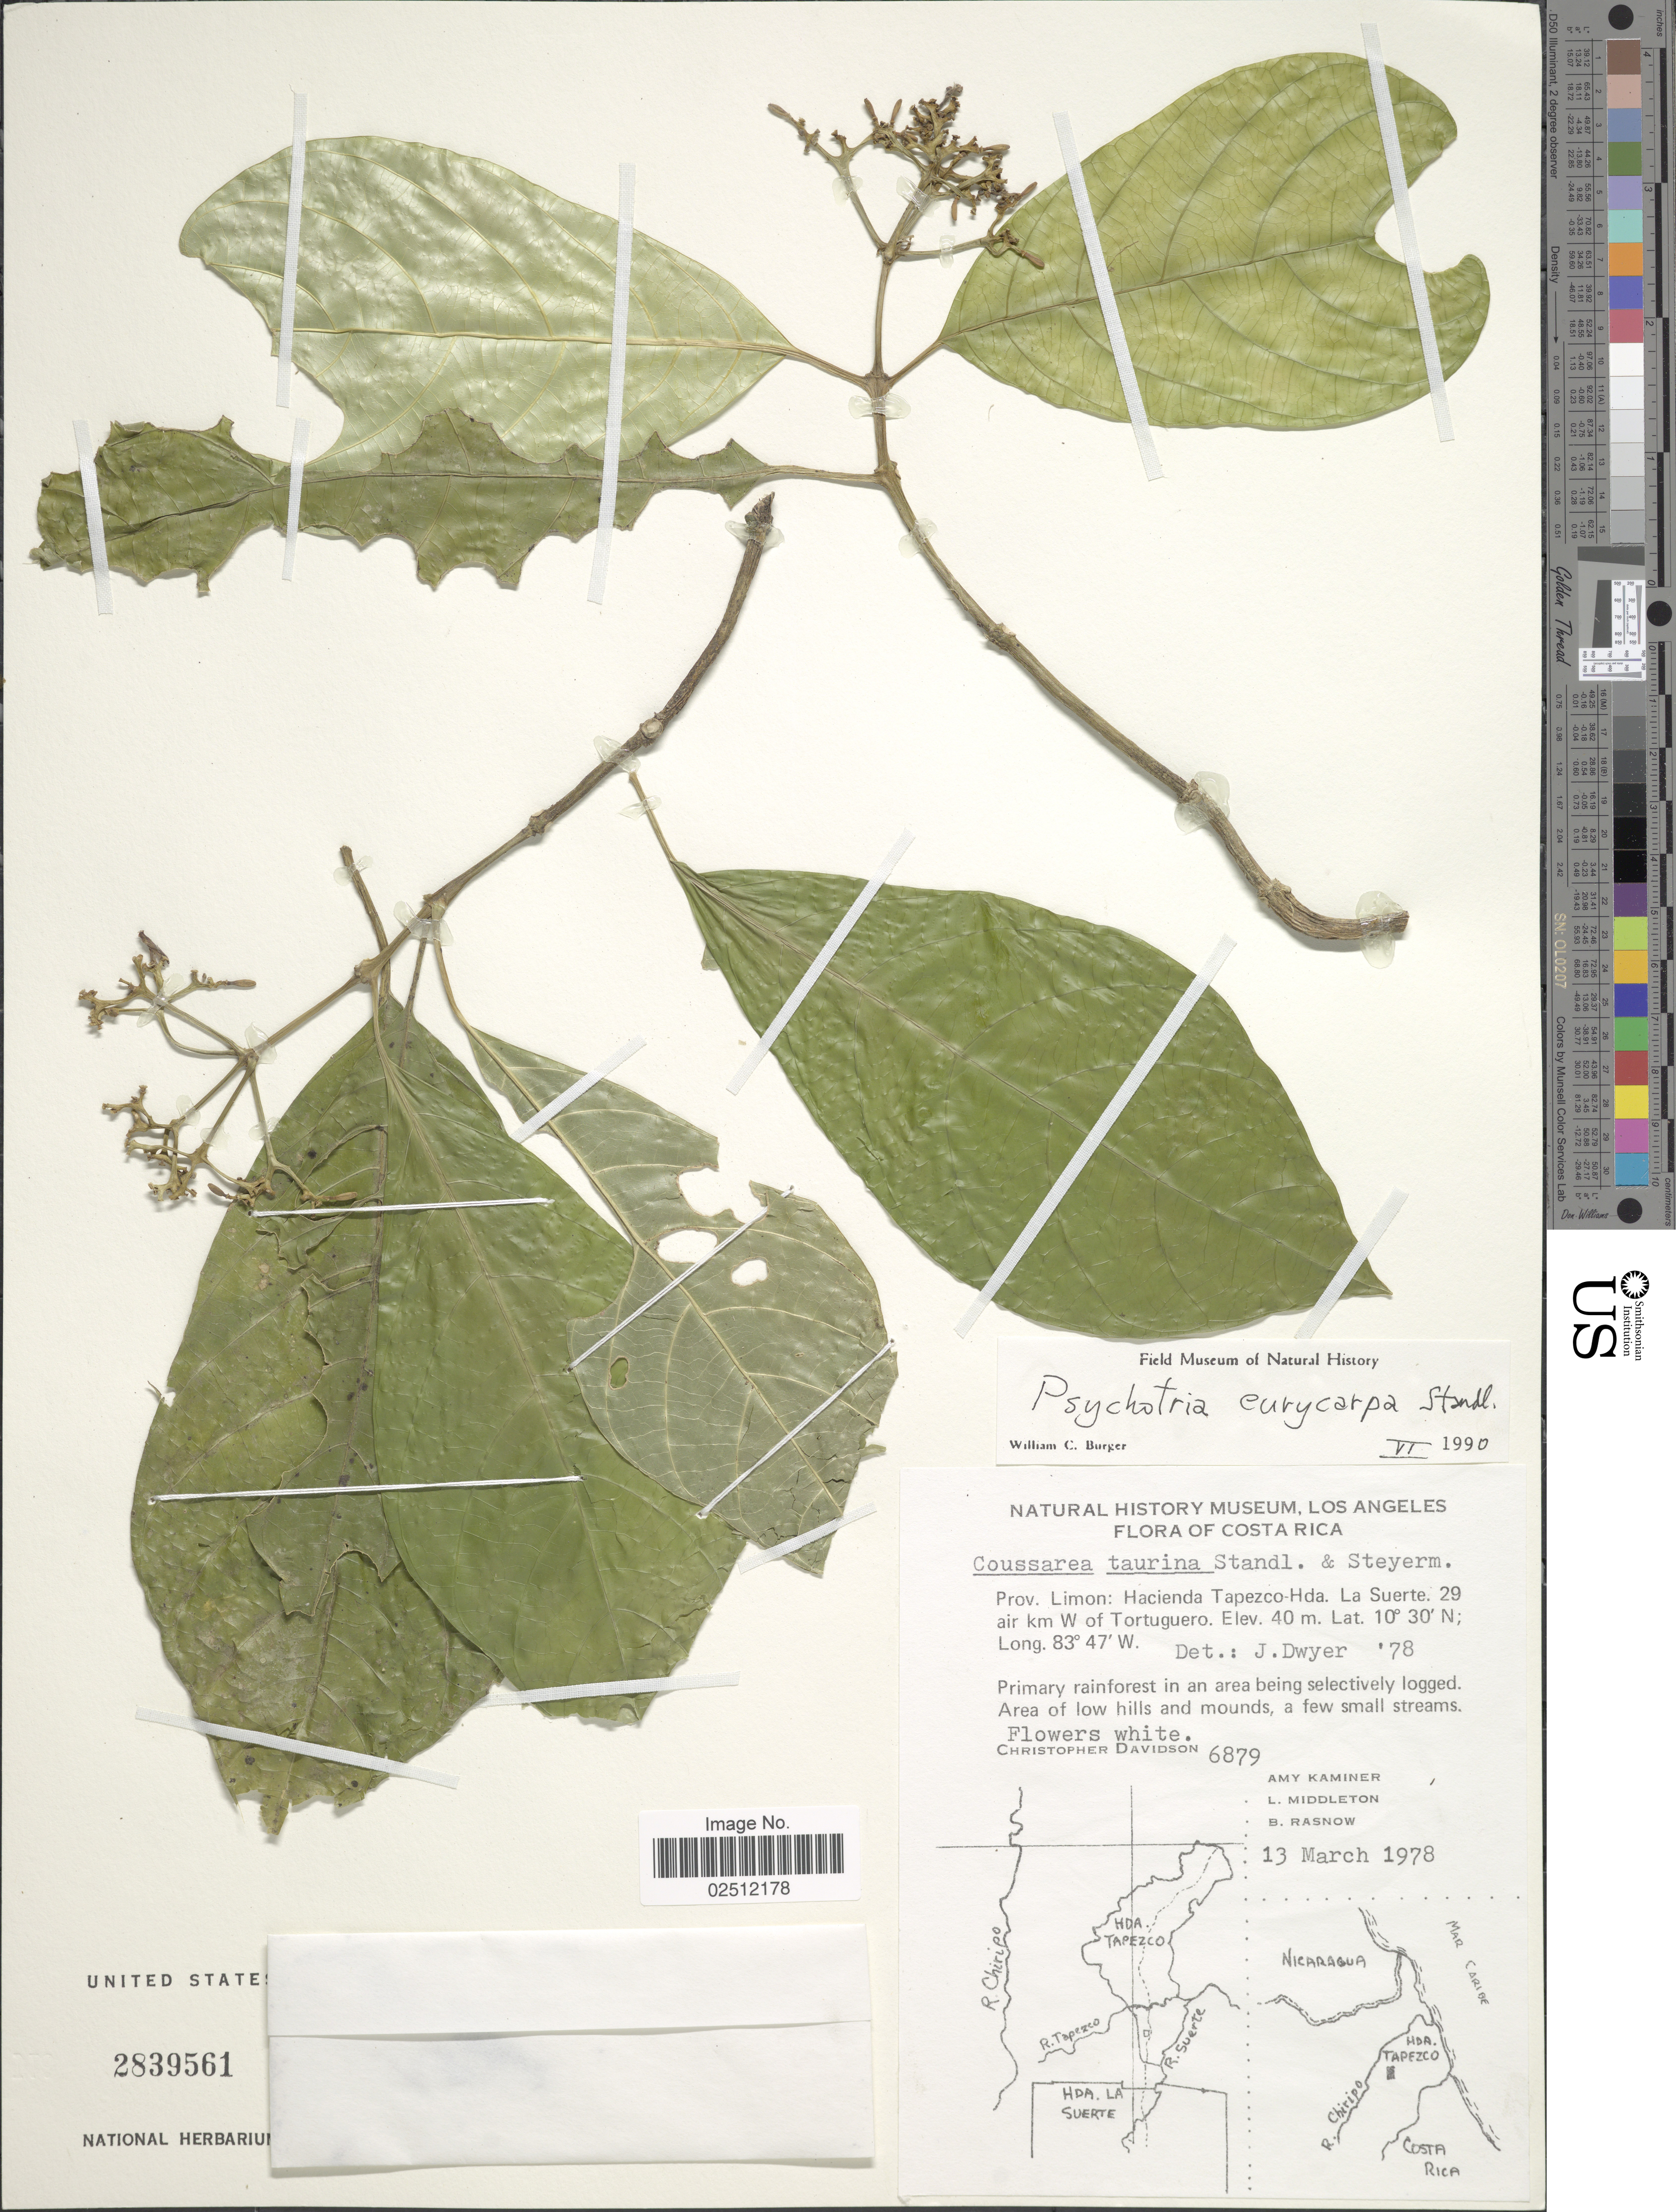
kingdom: Plantae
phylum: Tracheophyta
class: Magnoliopsida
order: Gentianales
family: Rubiaceae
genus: Psychotria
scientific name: Psychotria eurycarpa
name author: Standl.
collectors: C. Davidson, A. Kaminer, L. Middleton & B. Rasnow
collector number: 6879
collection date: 1979-03-13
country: Costa Rica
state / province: Limón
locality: Hacienda Tapezco-Hda. La Suerte. 29 air km W of Tortuguero, Primary rainforest in an area being selectively logged. Area of low hills and mounds, a few small streams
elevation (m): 40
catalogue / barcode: US 2839561